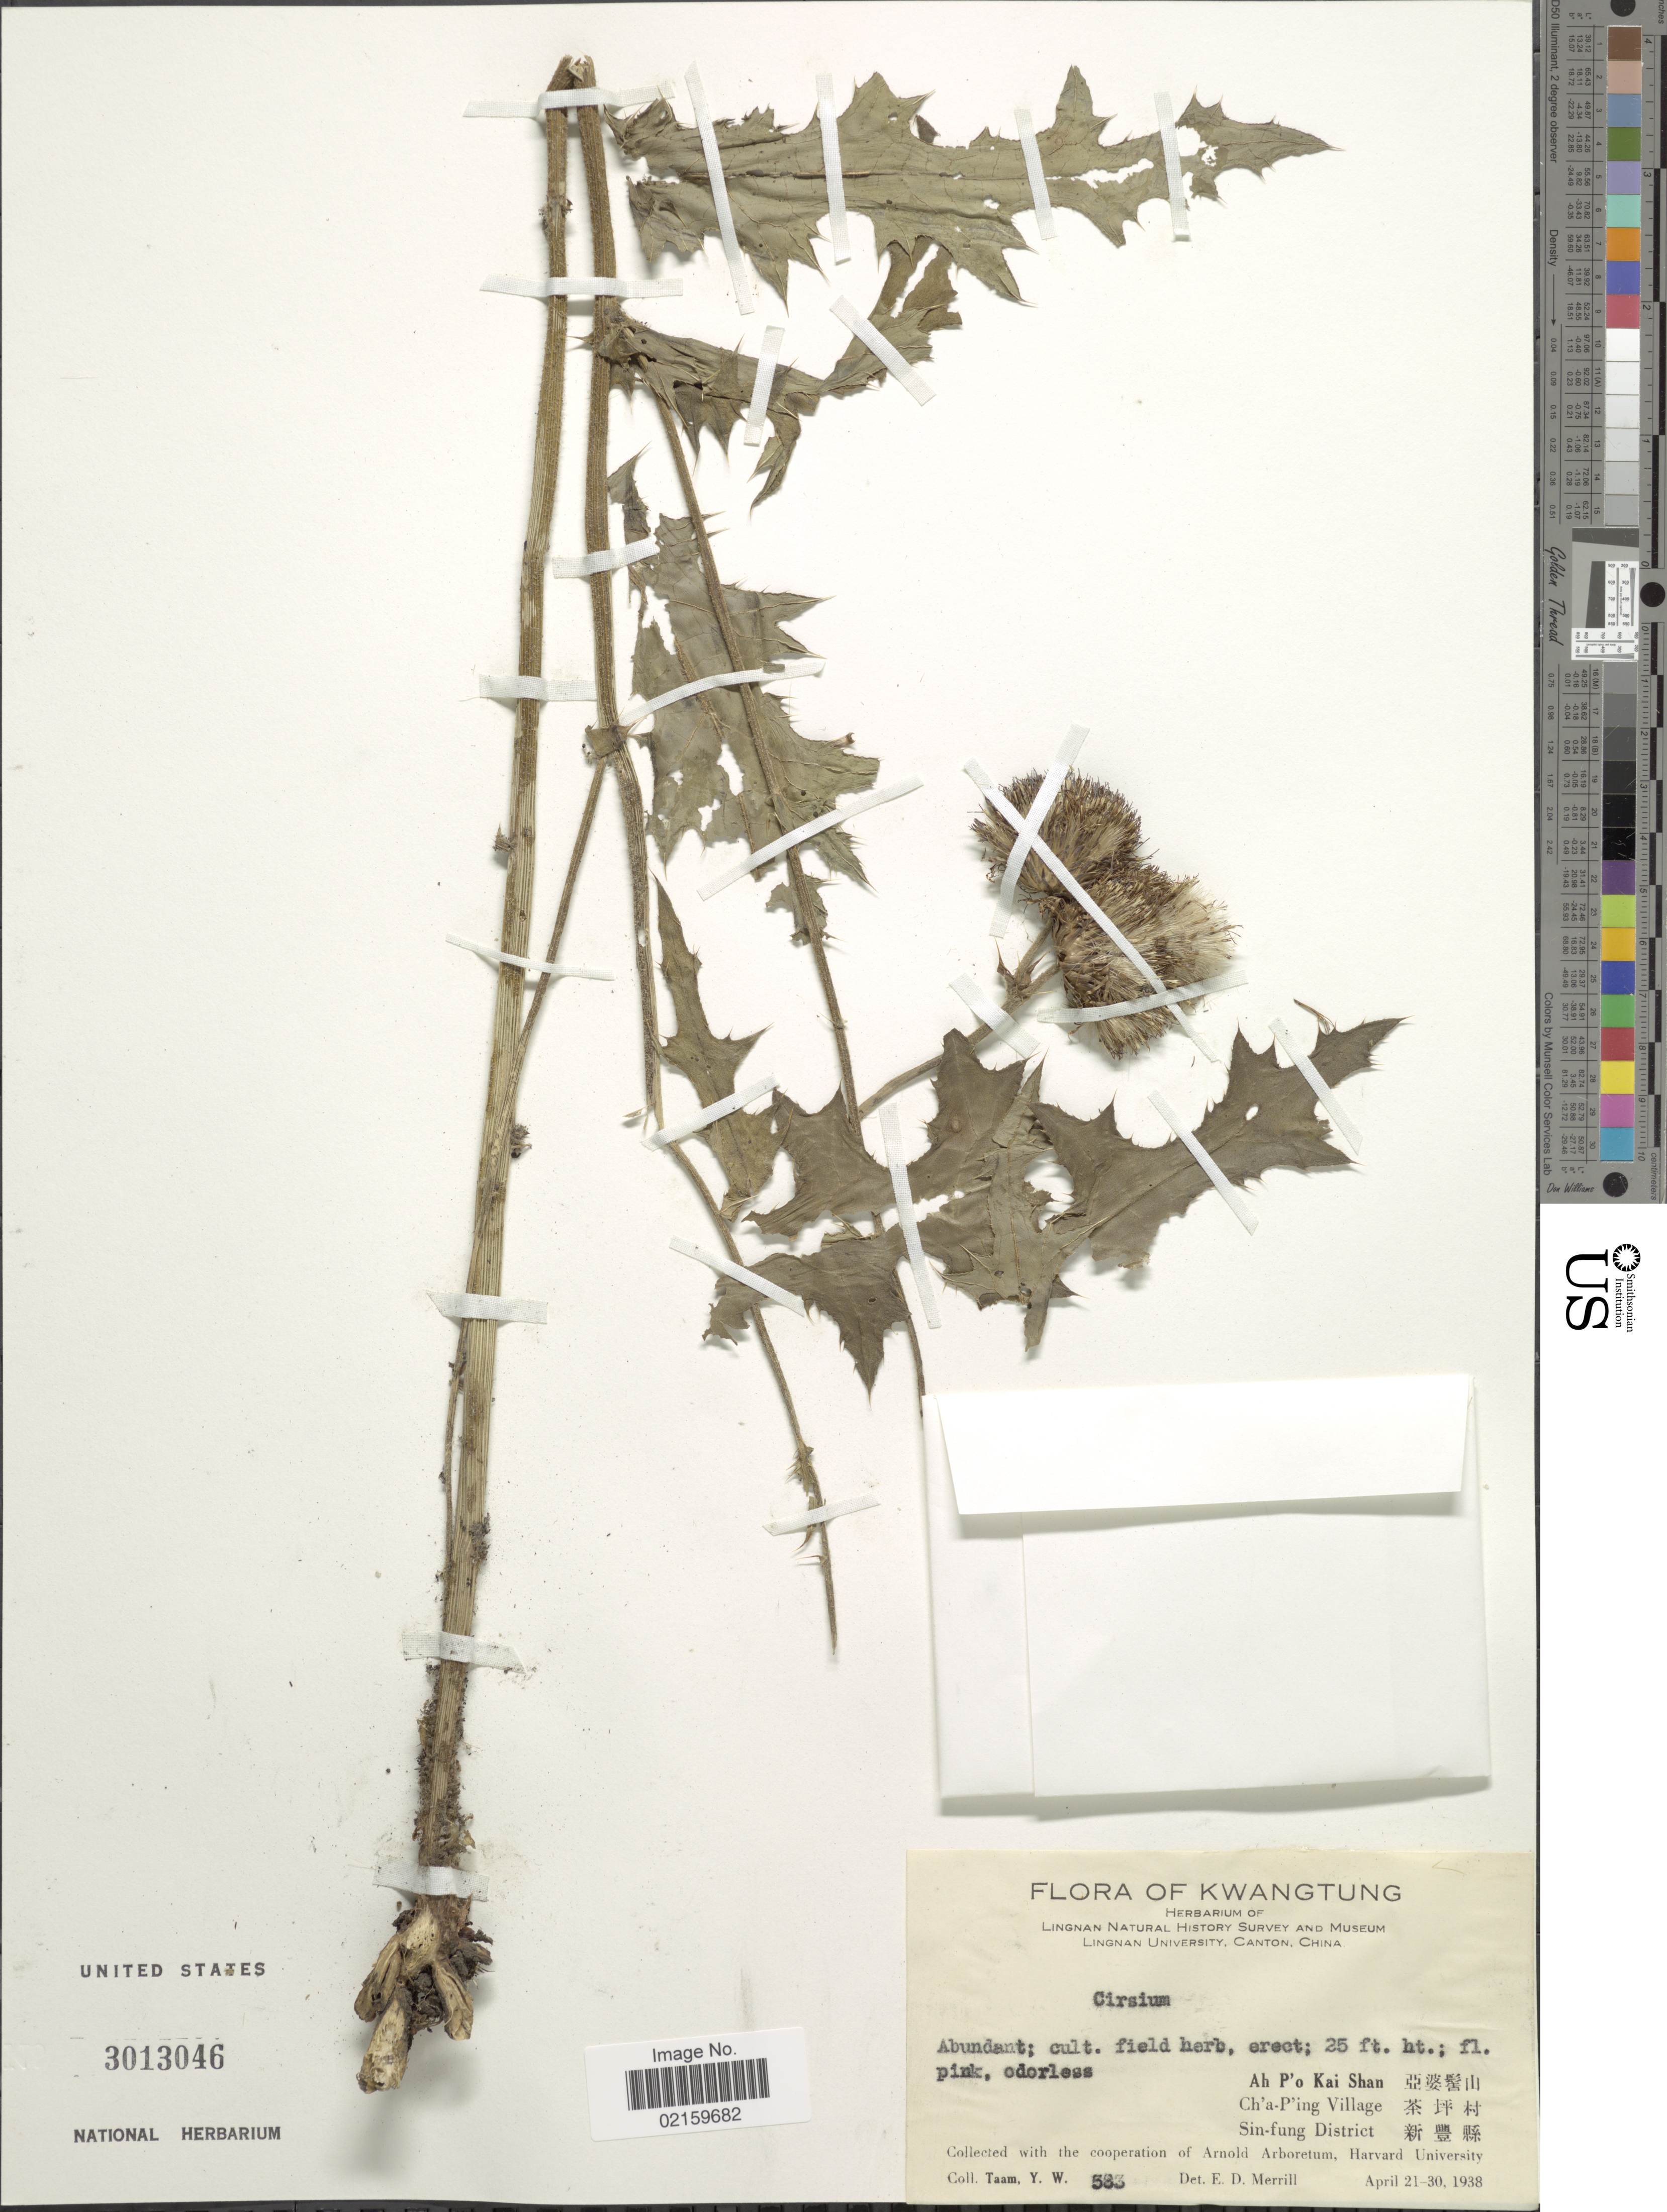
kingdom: Plantae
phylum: Tracheophyta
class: Magnoliopsida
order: Asterales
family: Asteraceae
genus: Cirsium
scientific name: Cirsium sp.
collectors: Y. W. Taam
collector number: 583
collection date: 1938-04-21/1938-04-30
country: China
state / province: Guangdong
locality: Kwangtung. Ah P'o Kai Shan. Ch'a P'ing Village. Sin-fung District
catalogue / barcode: US 3013046